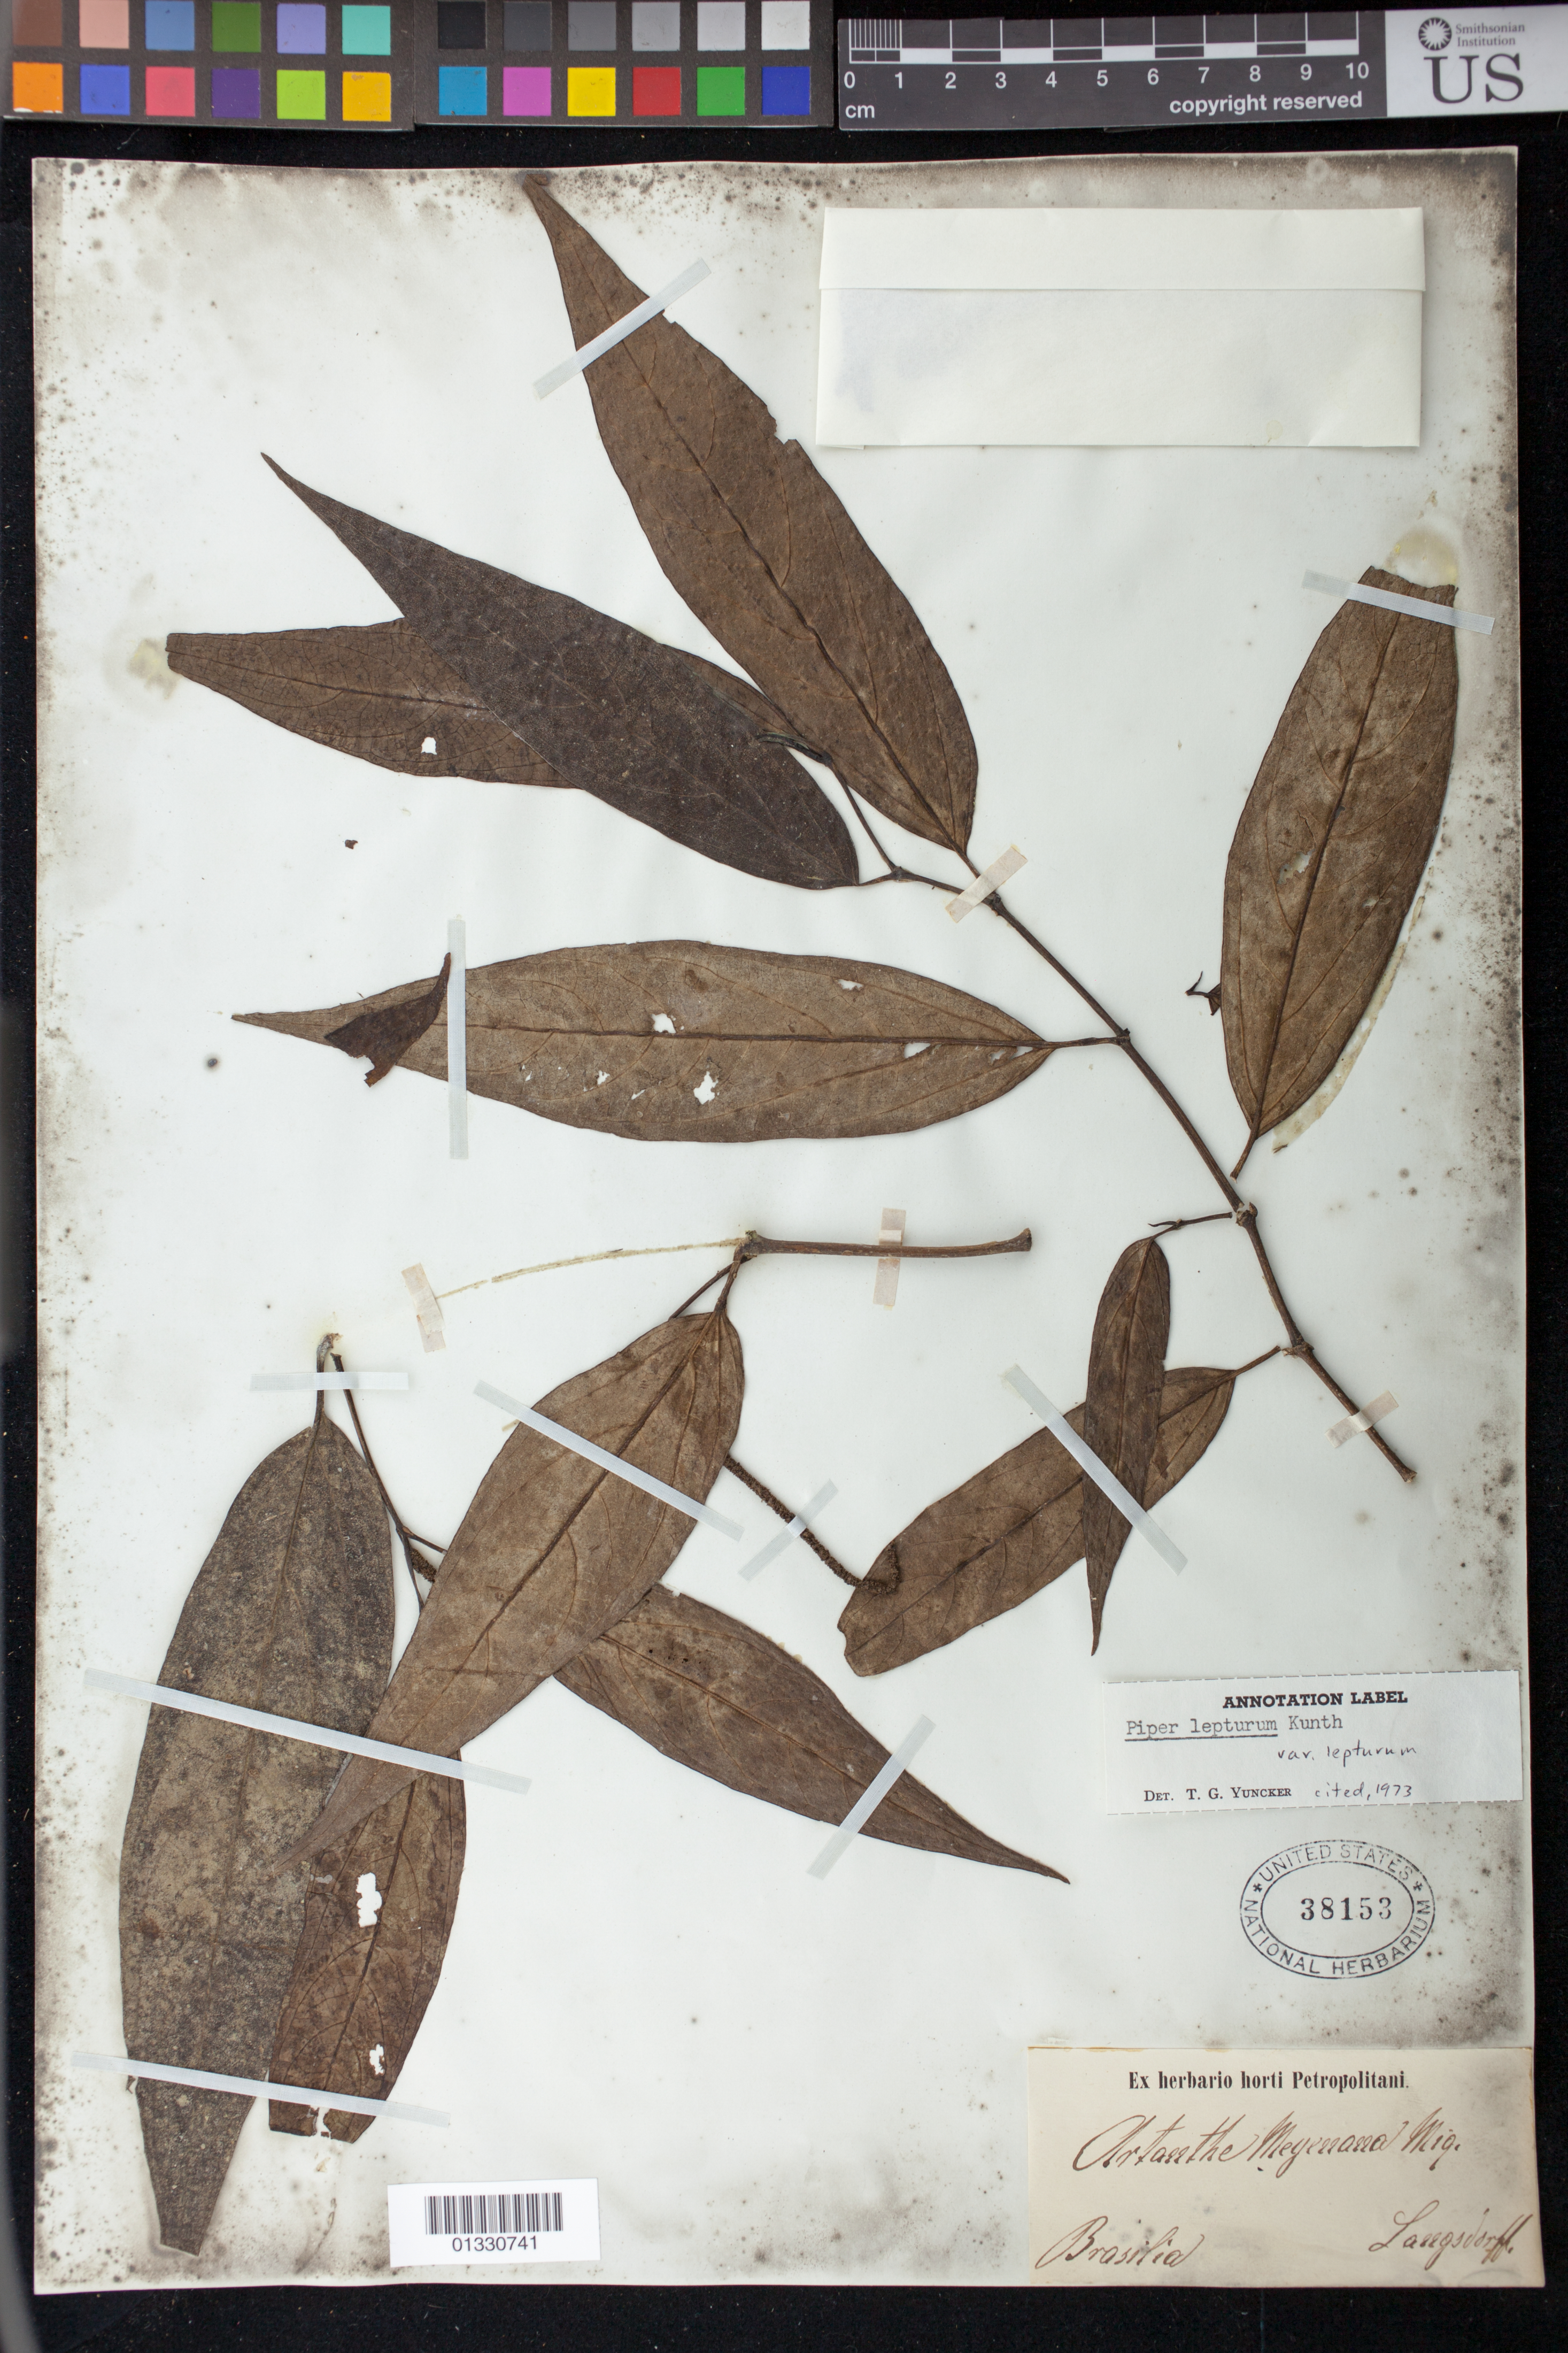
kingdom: Plantae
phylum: Tracheophyta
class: Magnoliopsida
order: Piperales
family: Piperaceae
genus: Piper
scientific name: Piper lepturum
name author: Kunth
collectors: G. H. von Langsdorff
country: Brazil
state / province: Distrito Federal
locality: Brasilia.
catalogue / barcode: US 38153